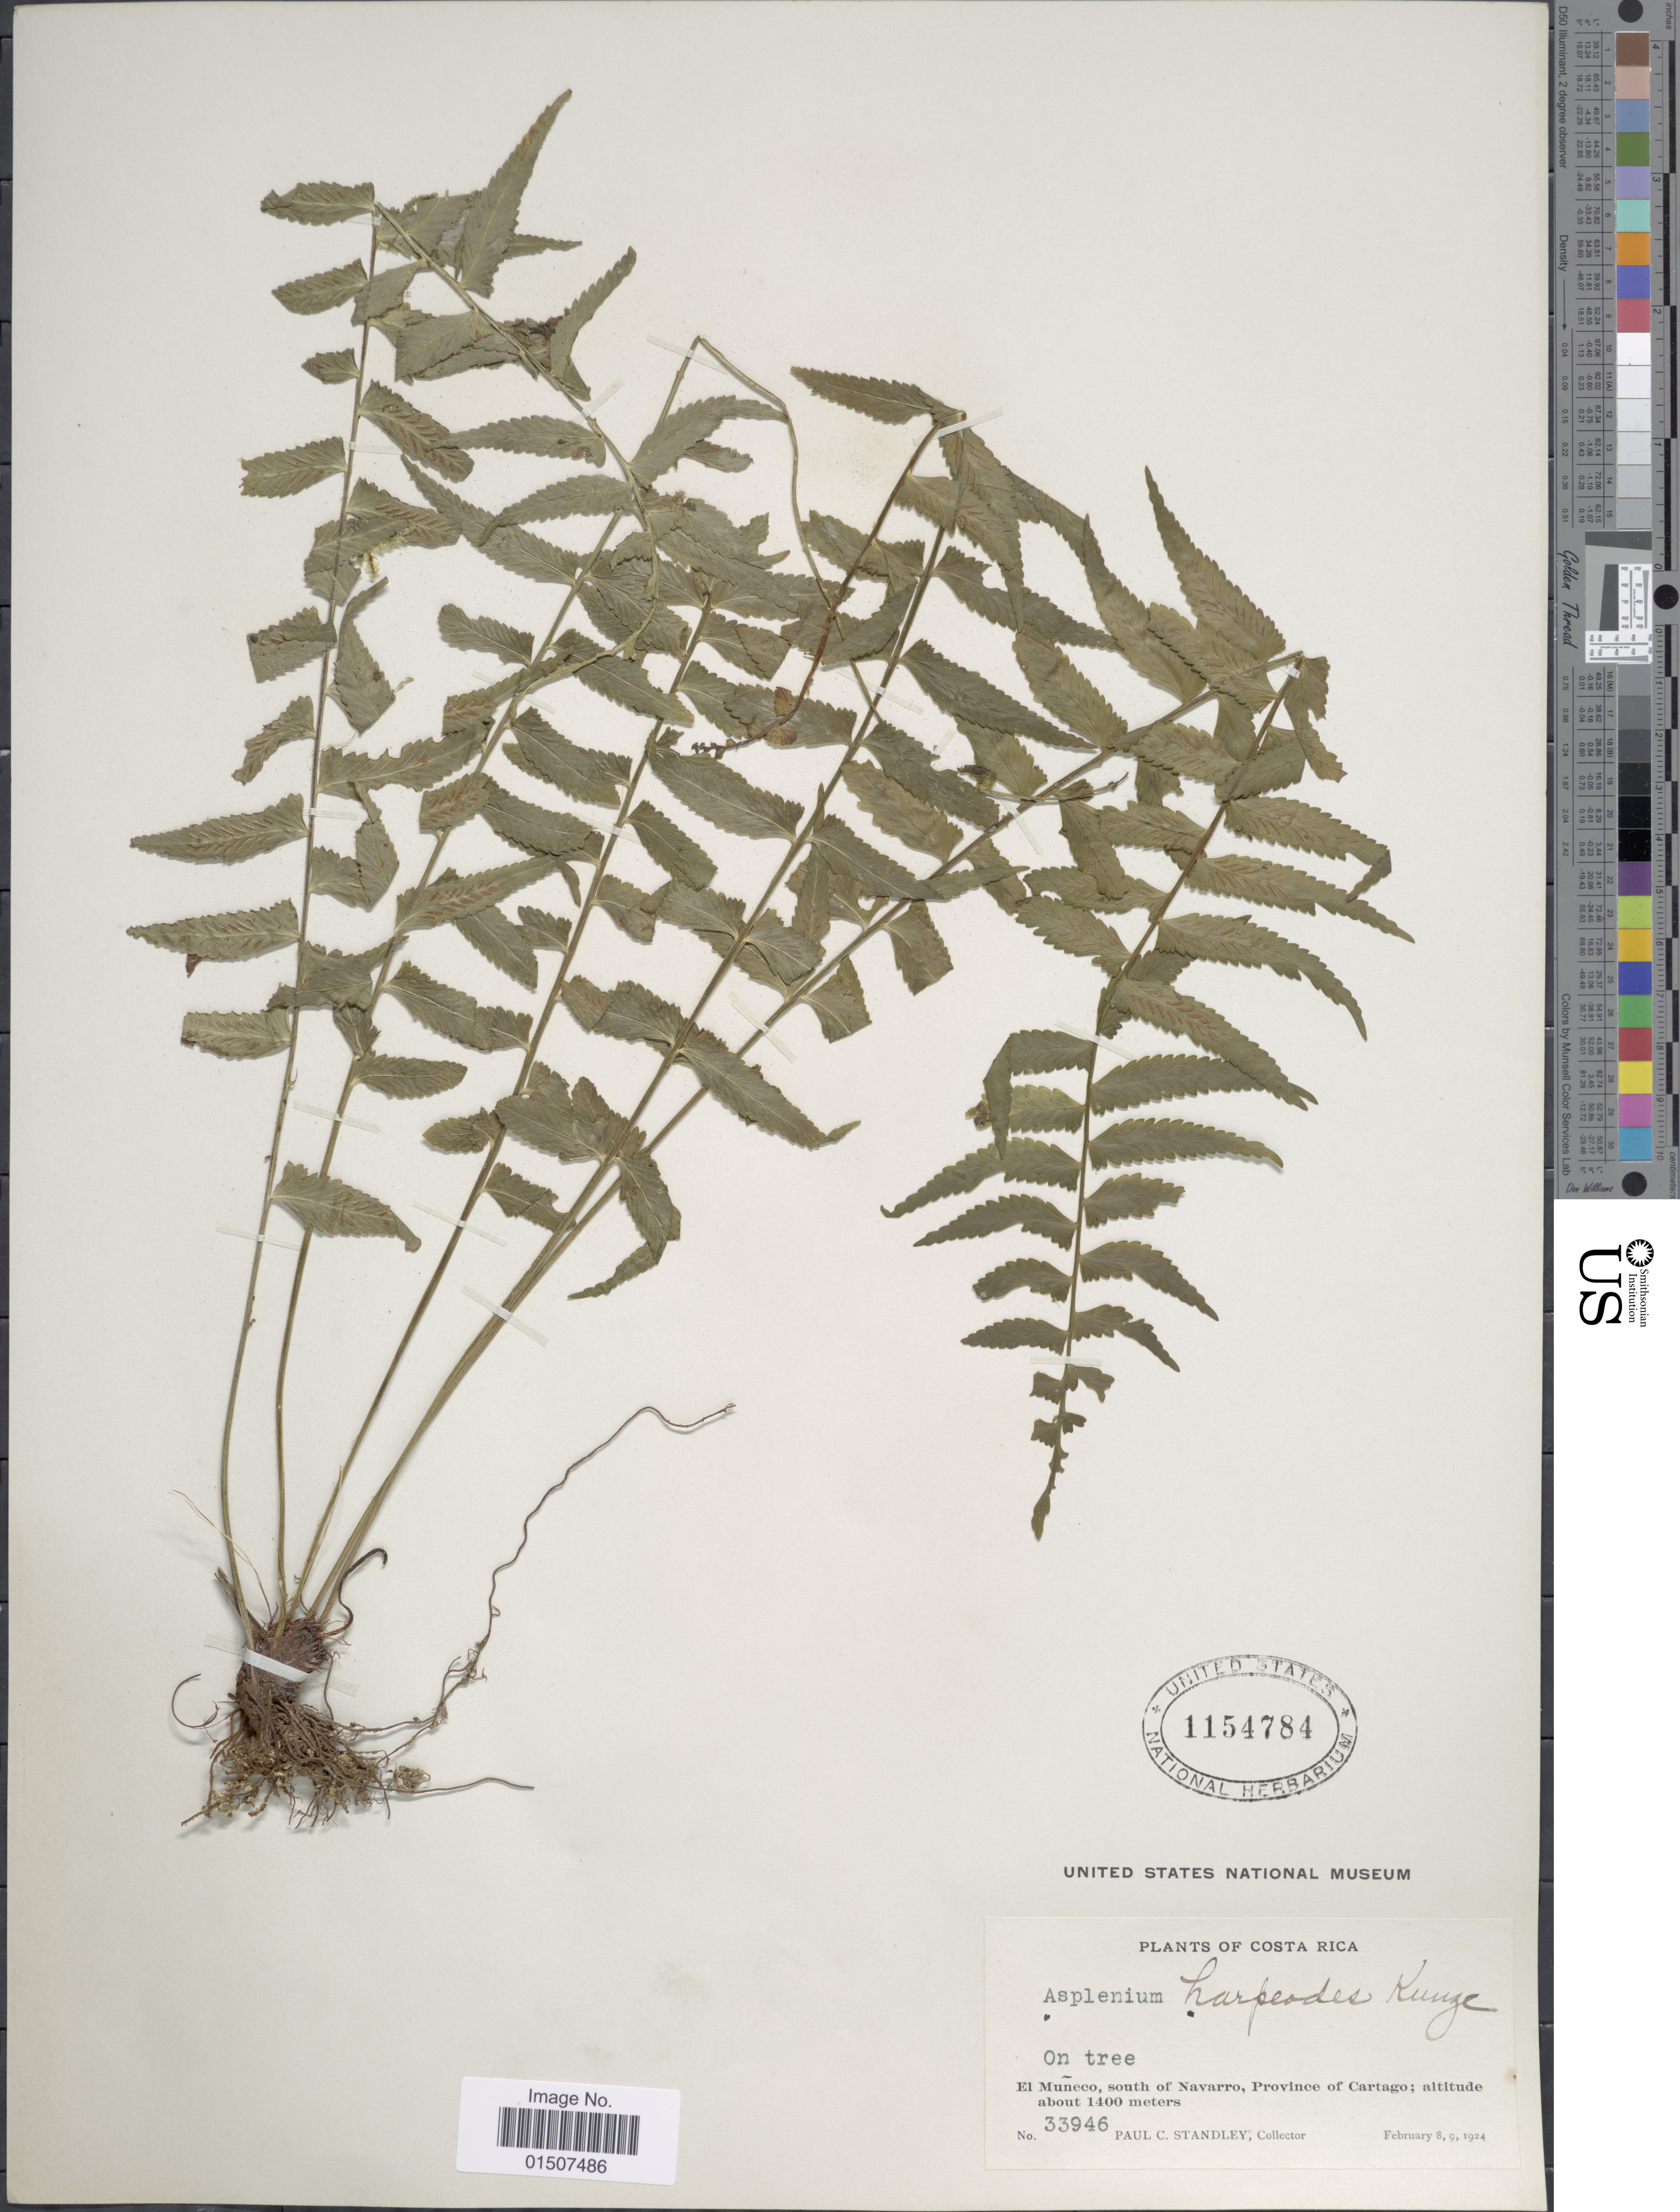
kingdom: Plantae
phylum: Tracheophyta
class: Polypodiopsida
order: Polypodiales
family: Aspleniaceae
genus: Asplenium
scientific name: Asplenium pululahuae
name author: Sodiro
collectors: P. C. Standley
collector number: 33946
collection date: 1924-02-08/1924-02-09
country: Costa Rica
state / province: Cartago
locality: El Muneco, south of Navarro, Province of Cartago.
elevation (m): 1400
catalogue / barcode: US 1154784